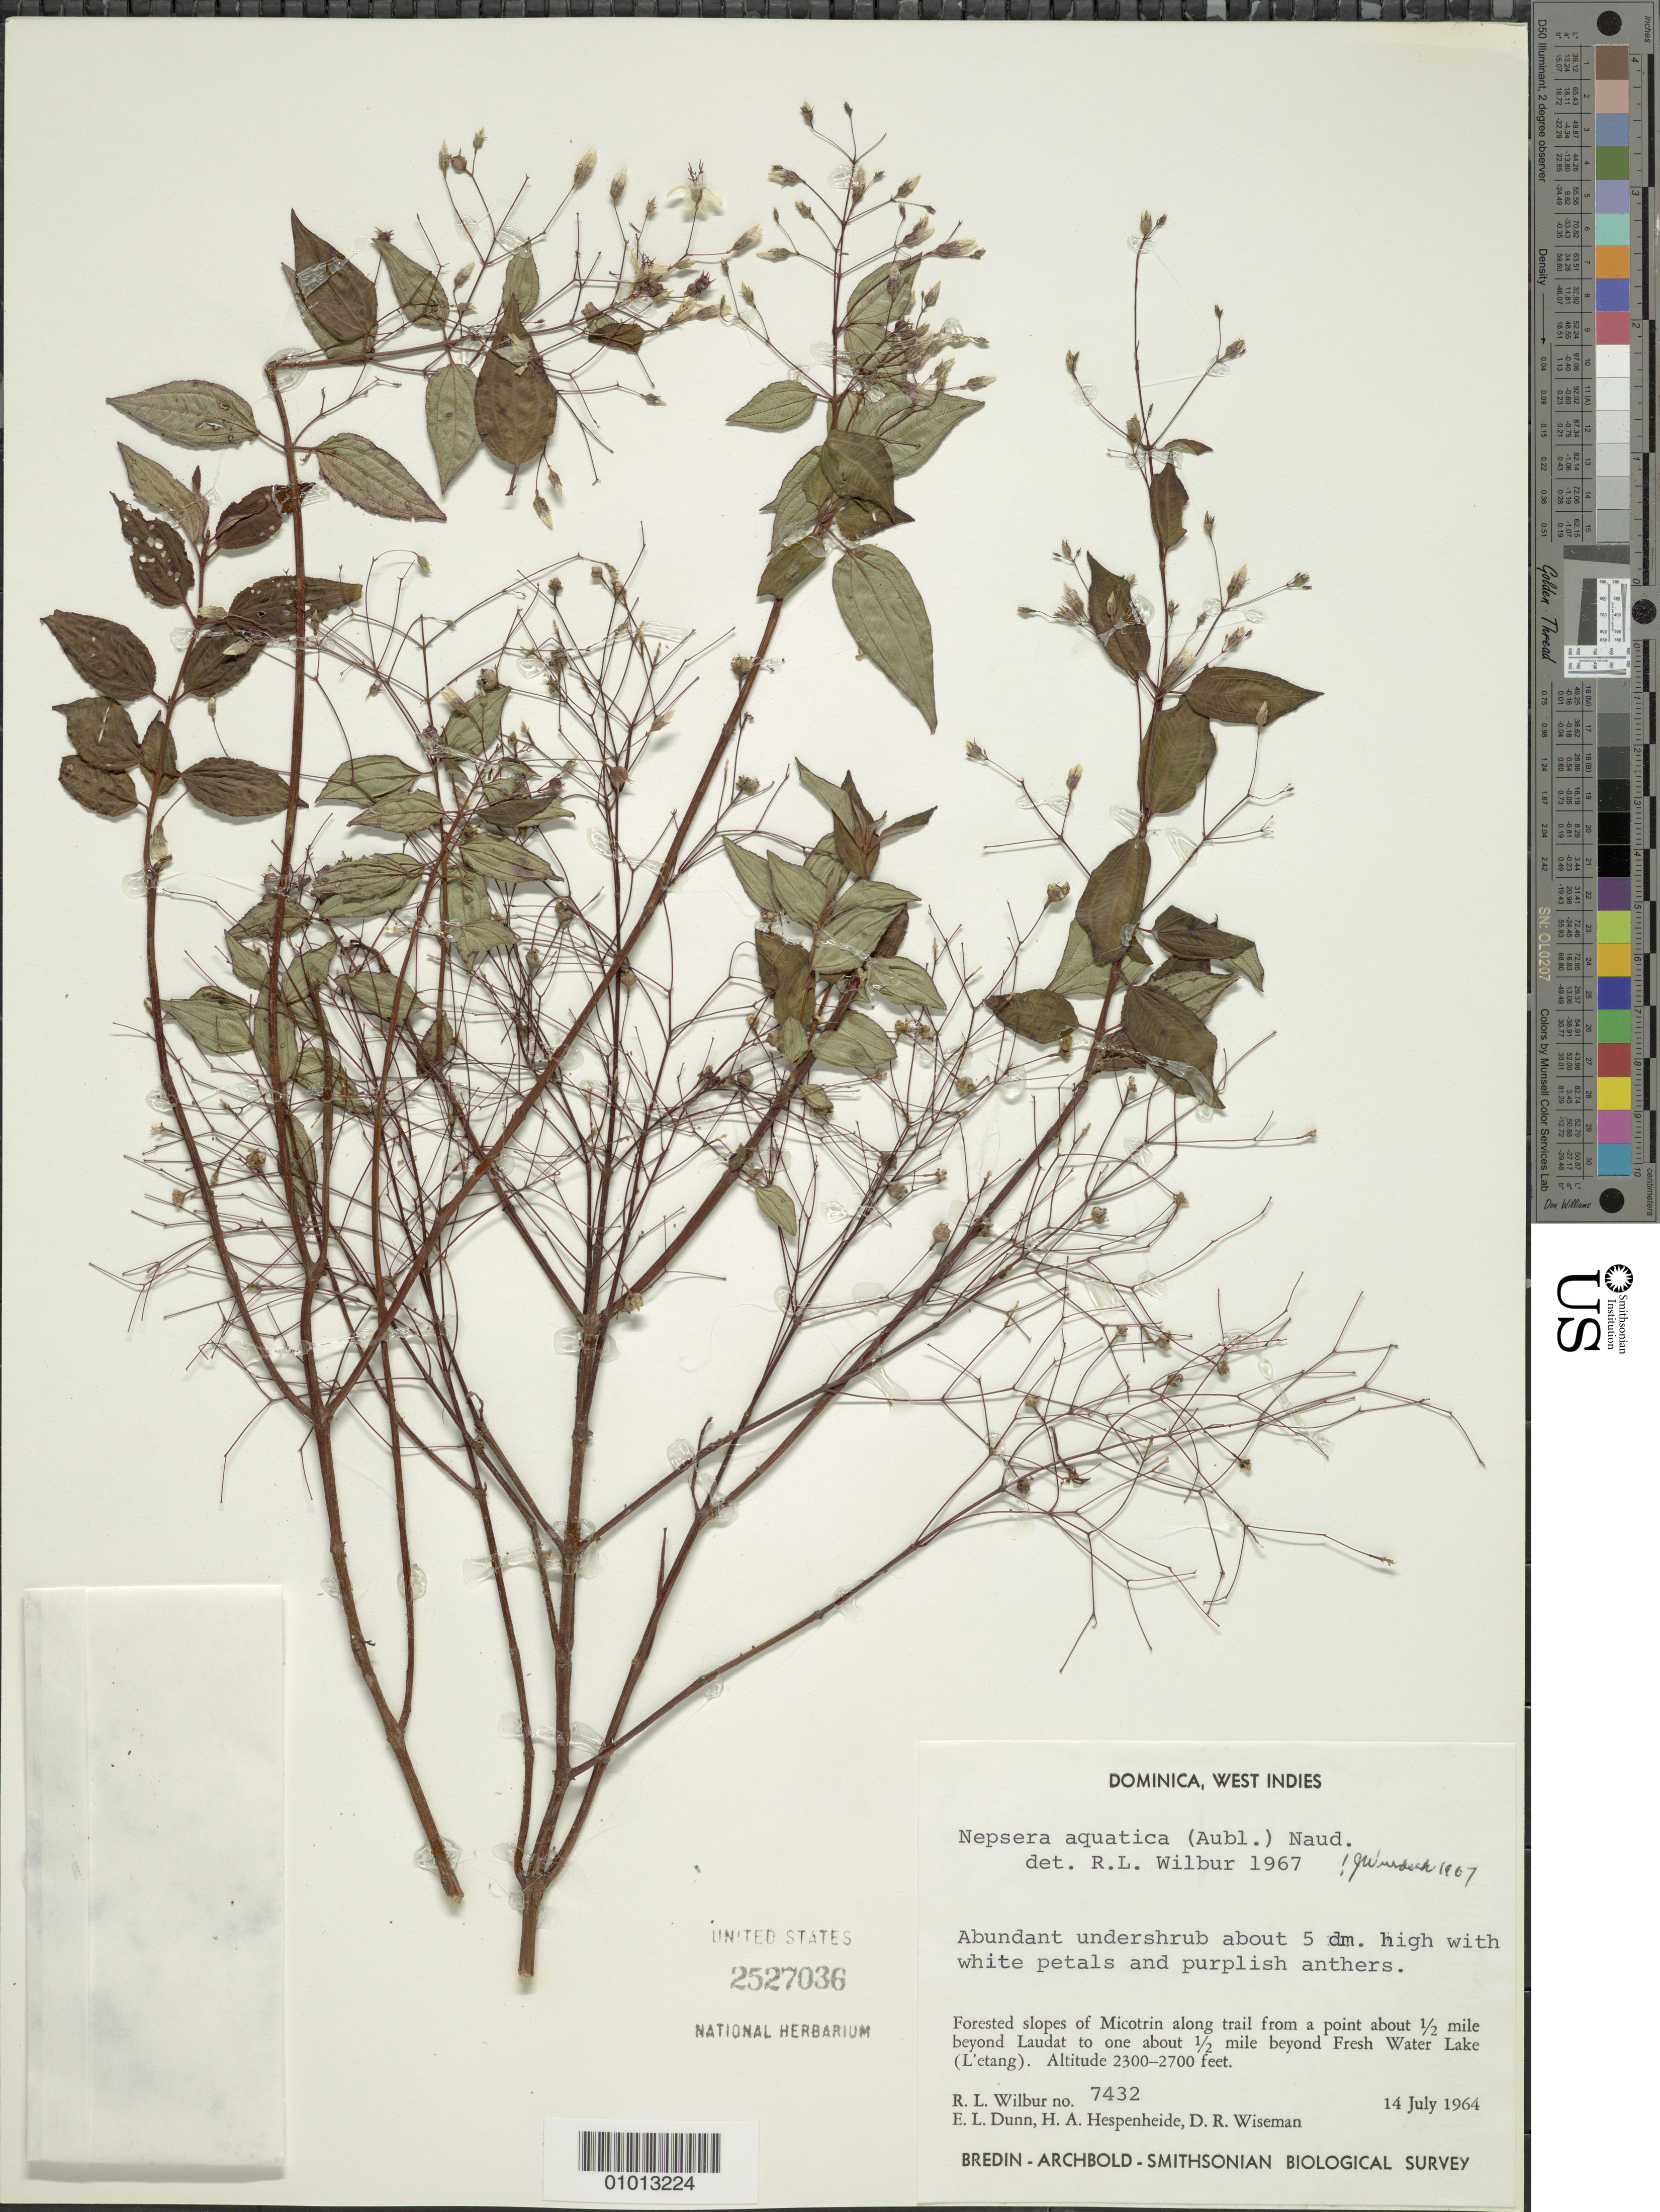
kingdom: Plantae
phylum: Tracheophyta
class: Magnoliopsida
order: Myrtales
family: Melastomataceae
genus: Nepsera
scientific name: Nepsera aquatica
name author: (Aubl.) Naudin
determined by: Wurdack, John J., (US), US (UNITED STATES)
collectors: R. L. Wilbur, E. Dunn, H. A. Hespenheide & D. R. Wiseman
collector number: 7432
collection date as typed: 14 Jul 1964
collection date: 1964-07-14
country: Dominica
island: Dominica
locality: Slopes of Micotrin, along trail from a point about 0.5 mile beyond Laudat to one about 0.5 mil beyond Fresh Water Lake (L'etang)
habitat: Forested slopes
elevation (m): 2300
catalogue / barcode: US 2527036